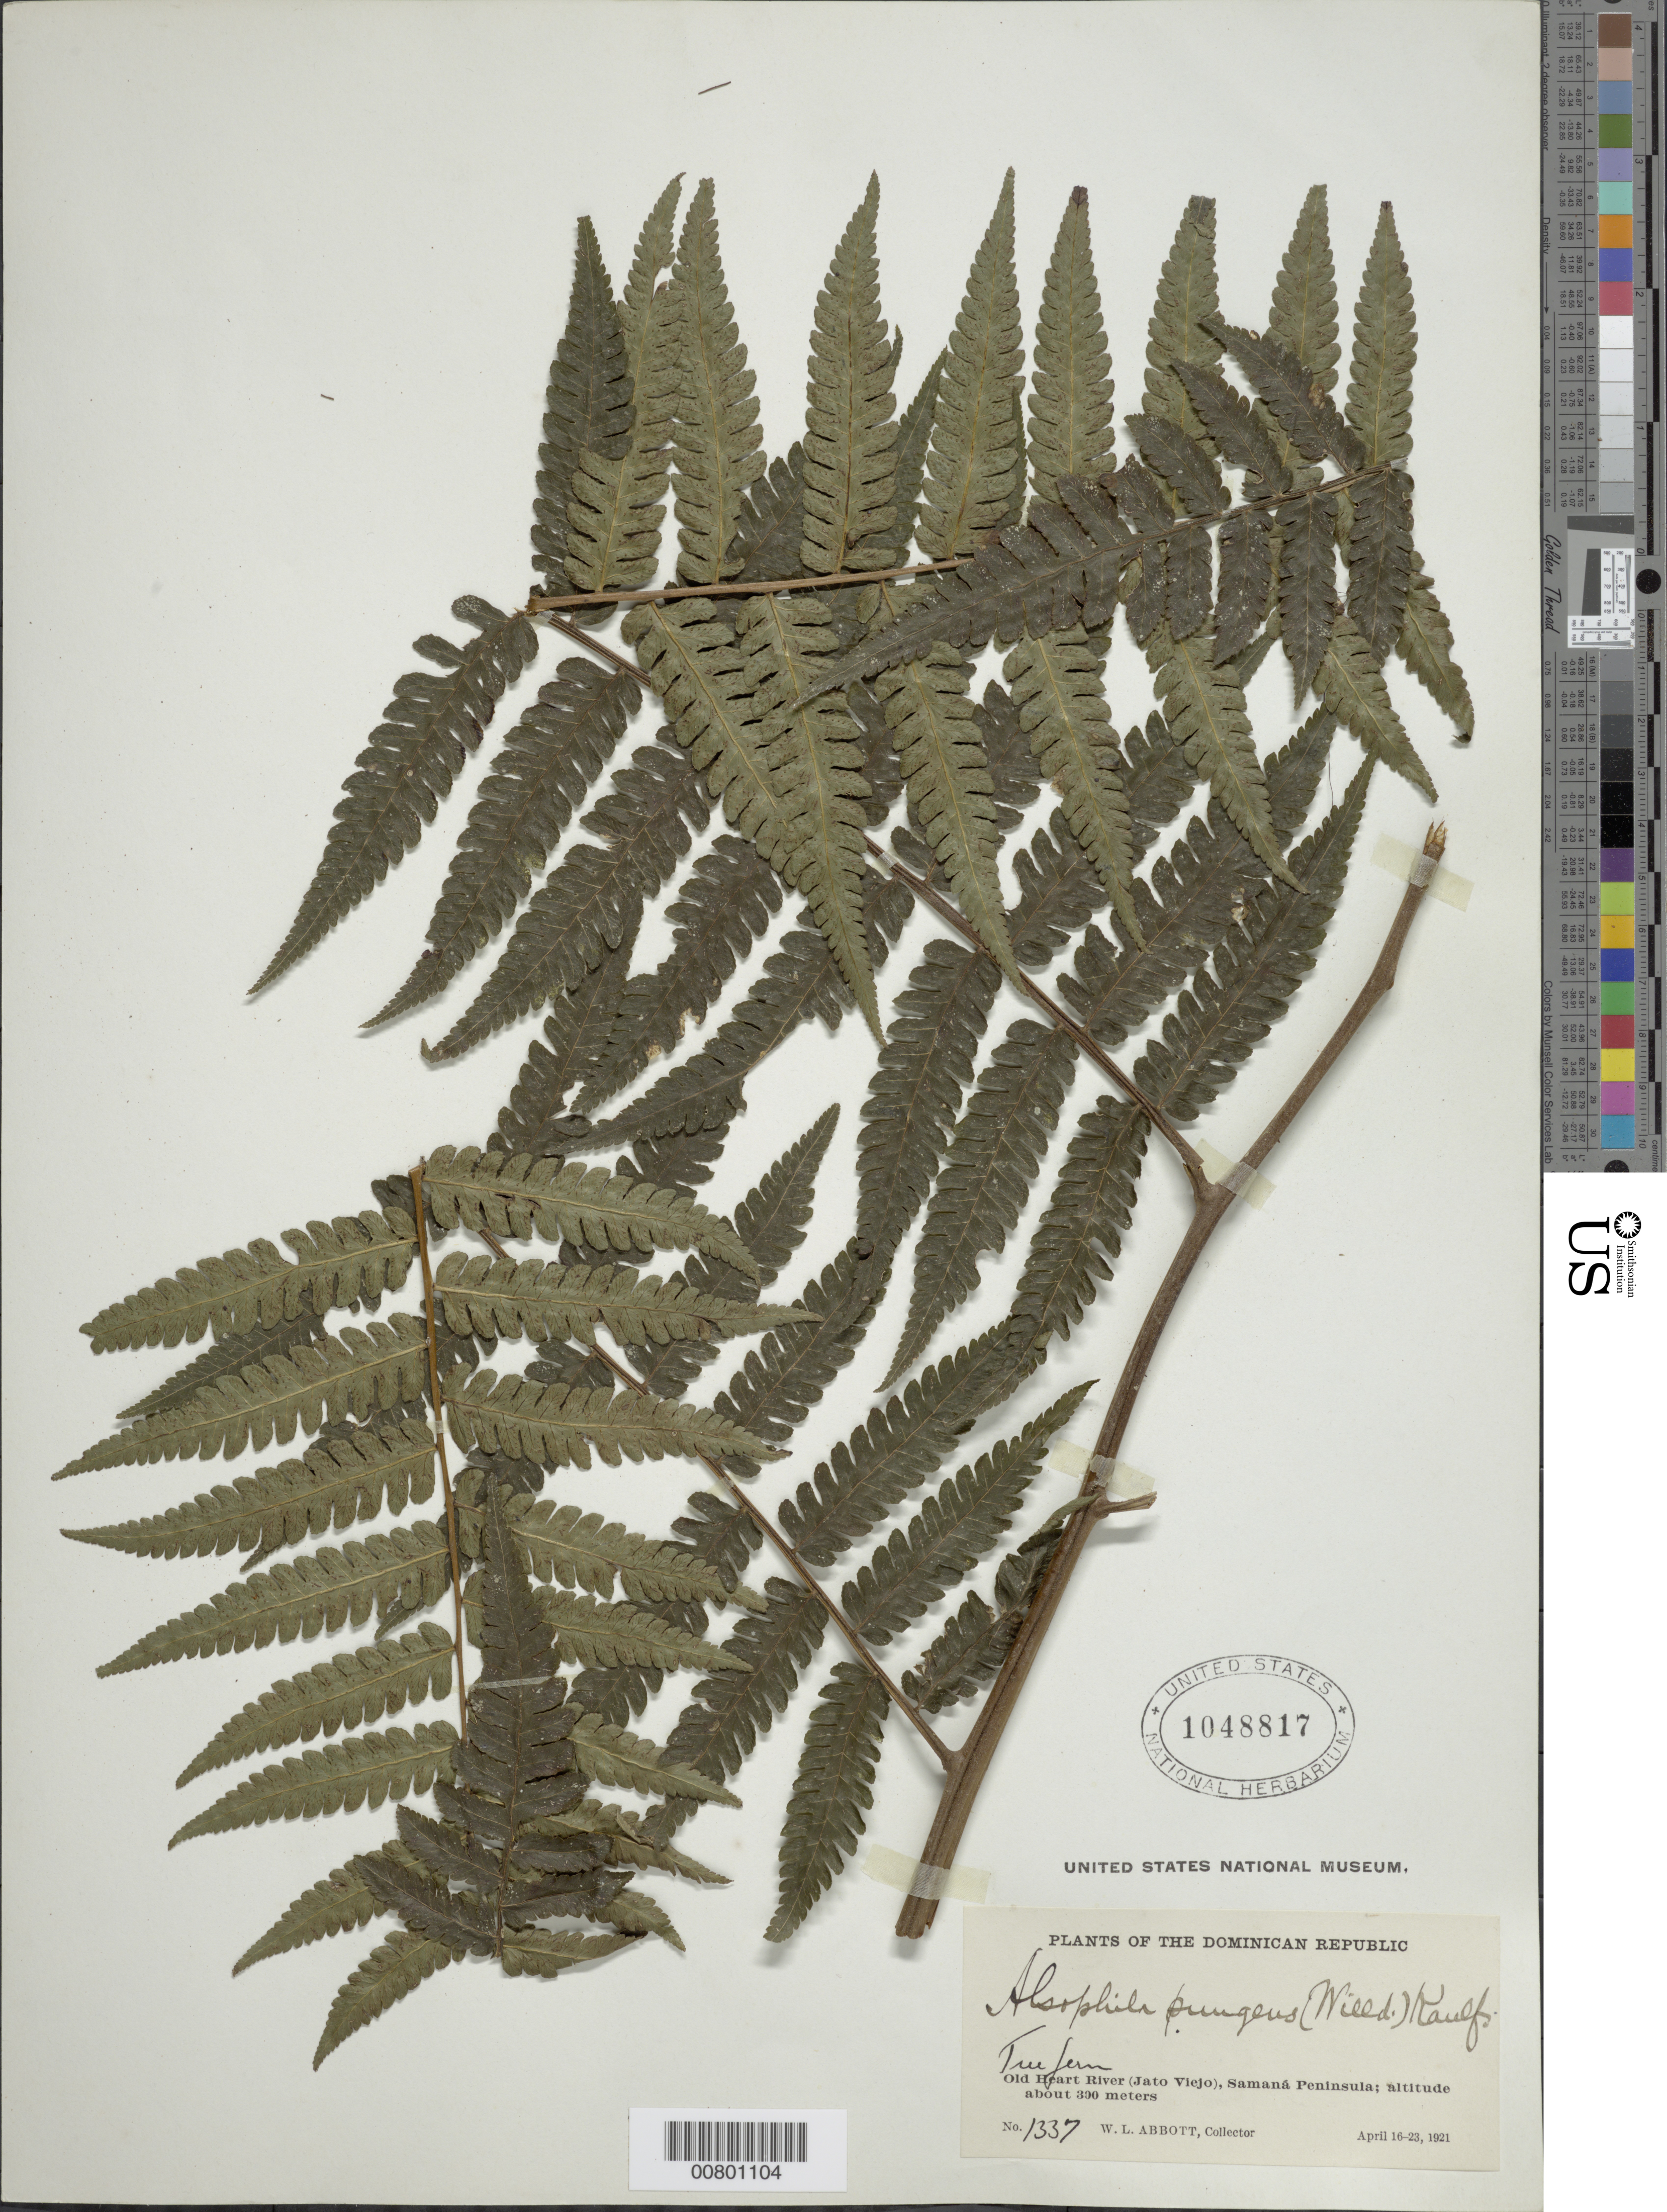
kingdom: Plantae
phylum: Tracheophyta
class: Polypodiopsida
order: Cyatheales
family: Cyatheaceae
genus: Cyathea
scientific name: Cyathea pungens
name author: (Willd.) Domin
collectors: W. L. Abbott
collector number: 1337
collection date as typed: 16 Apr 1921 to 23 Apr 1921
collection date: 1921-04-16/1921-04-23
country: Dominican Republic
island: Hispaniola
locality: Old Heart River (Jato Viejo), Samaná Peninsula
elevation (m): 300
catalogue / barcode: US 1048817